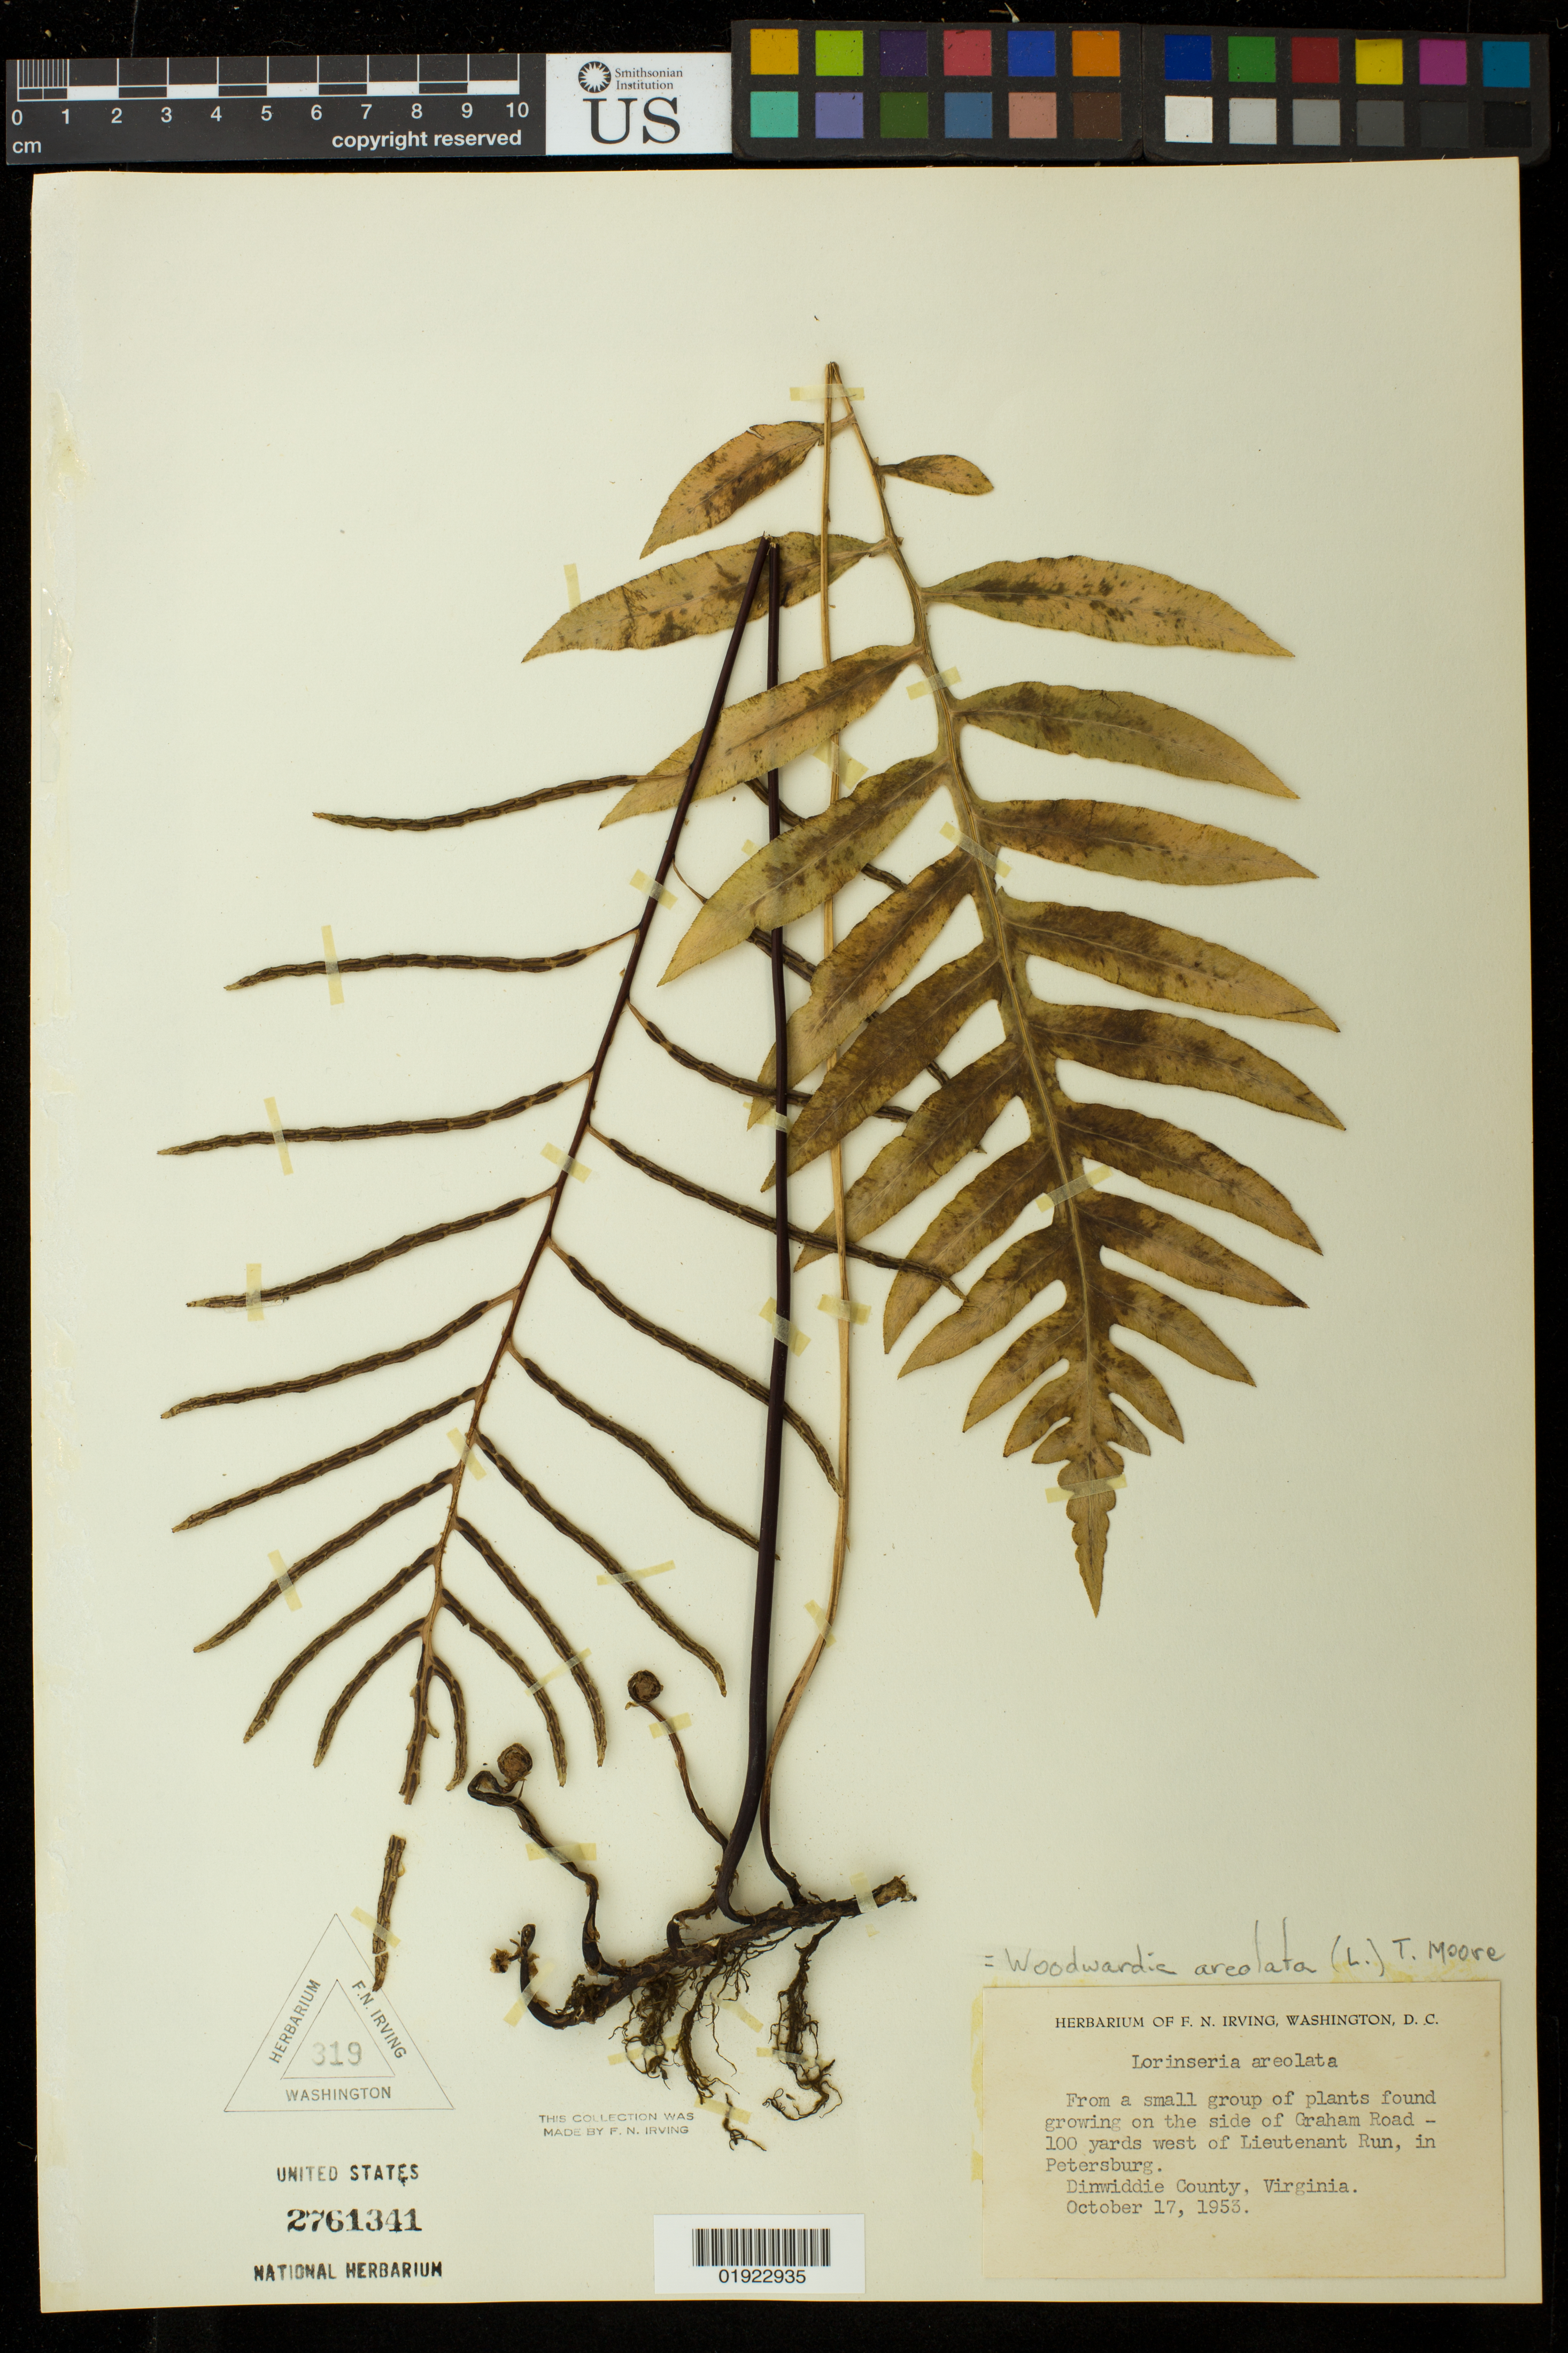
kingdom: Plantae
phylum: Tracheophyta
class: Polypodiopsida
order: Polypodiales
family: Blechnaceae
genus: Woodwardia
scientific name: Woodwardia areolata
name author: (L.) T. Moore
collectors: F. Irving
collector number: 319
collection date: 1953-10-17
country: United States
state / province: Virginia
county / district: Dinwiddie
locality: Side of Graham Road - 100 yards west of Lieutenant Run.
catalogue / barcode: US 2761341